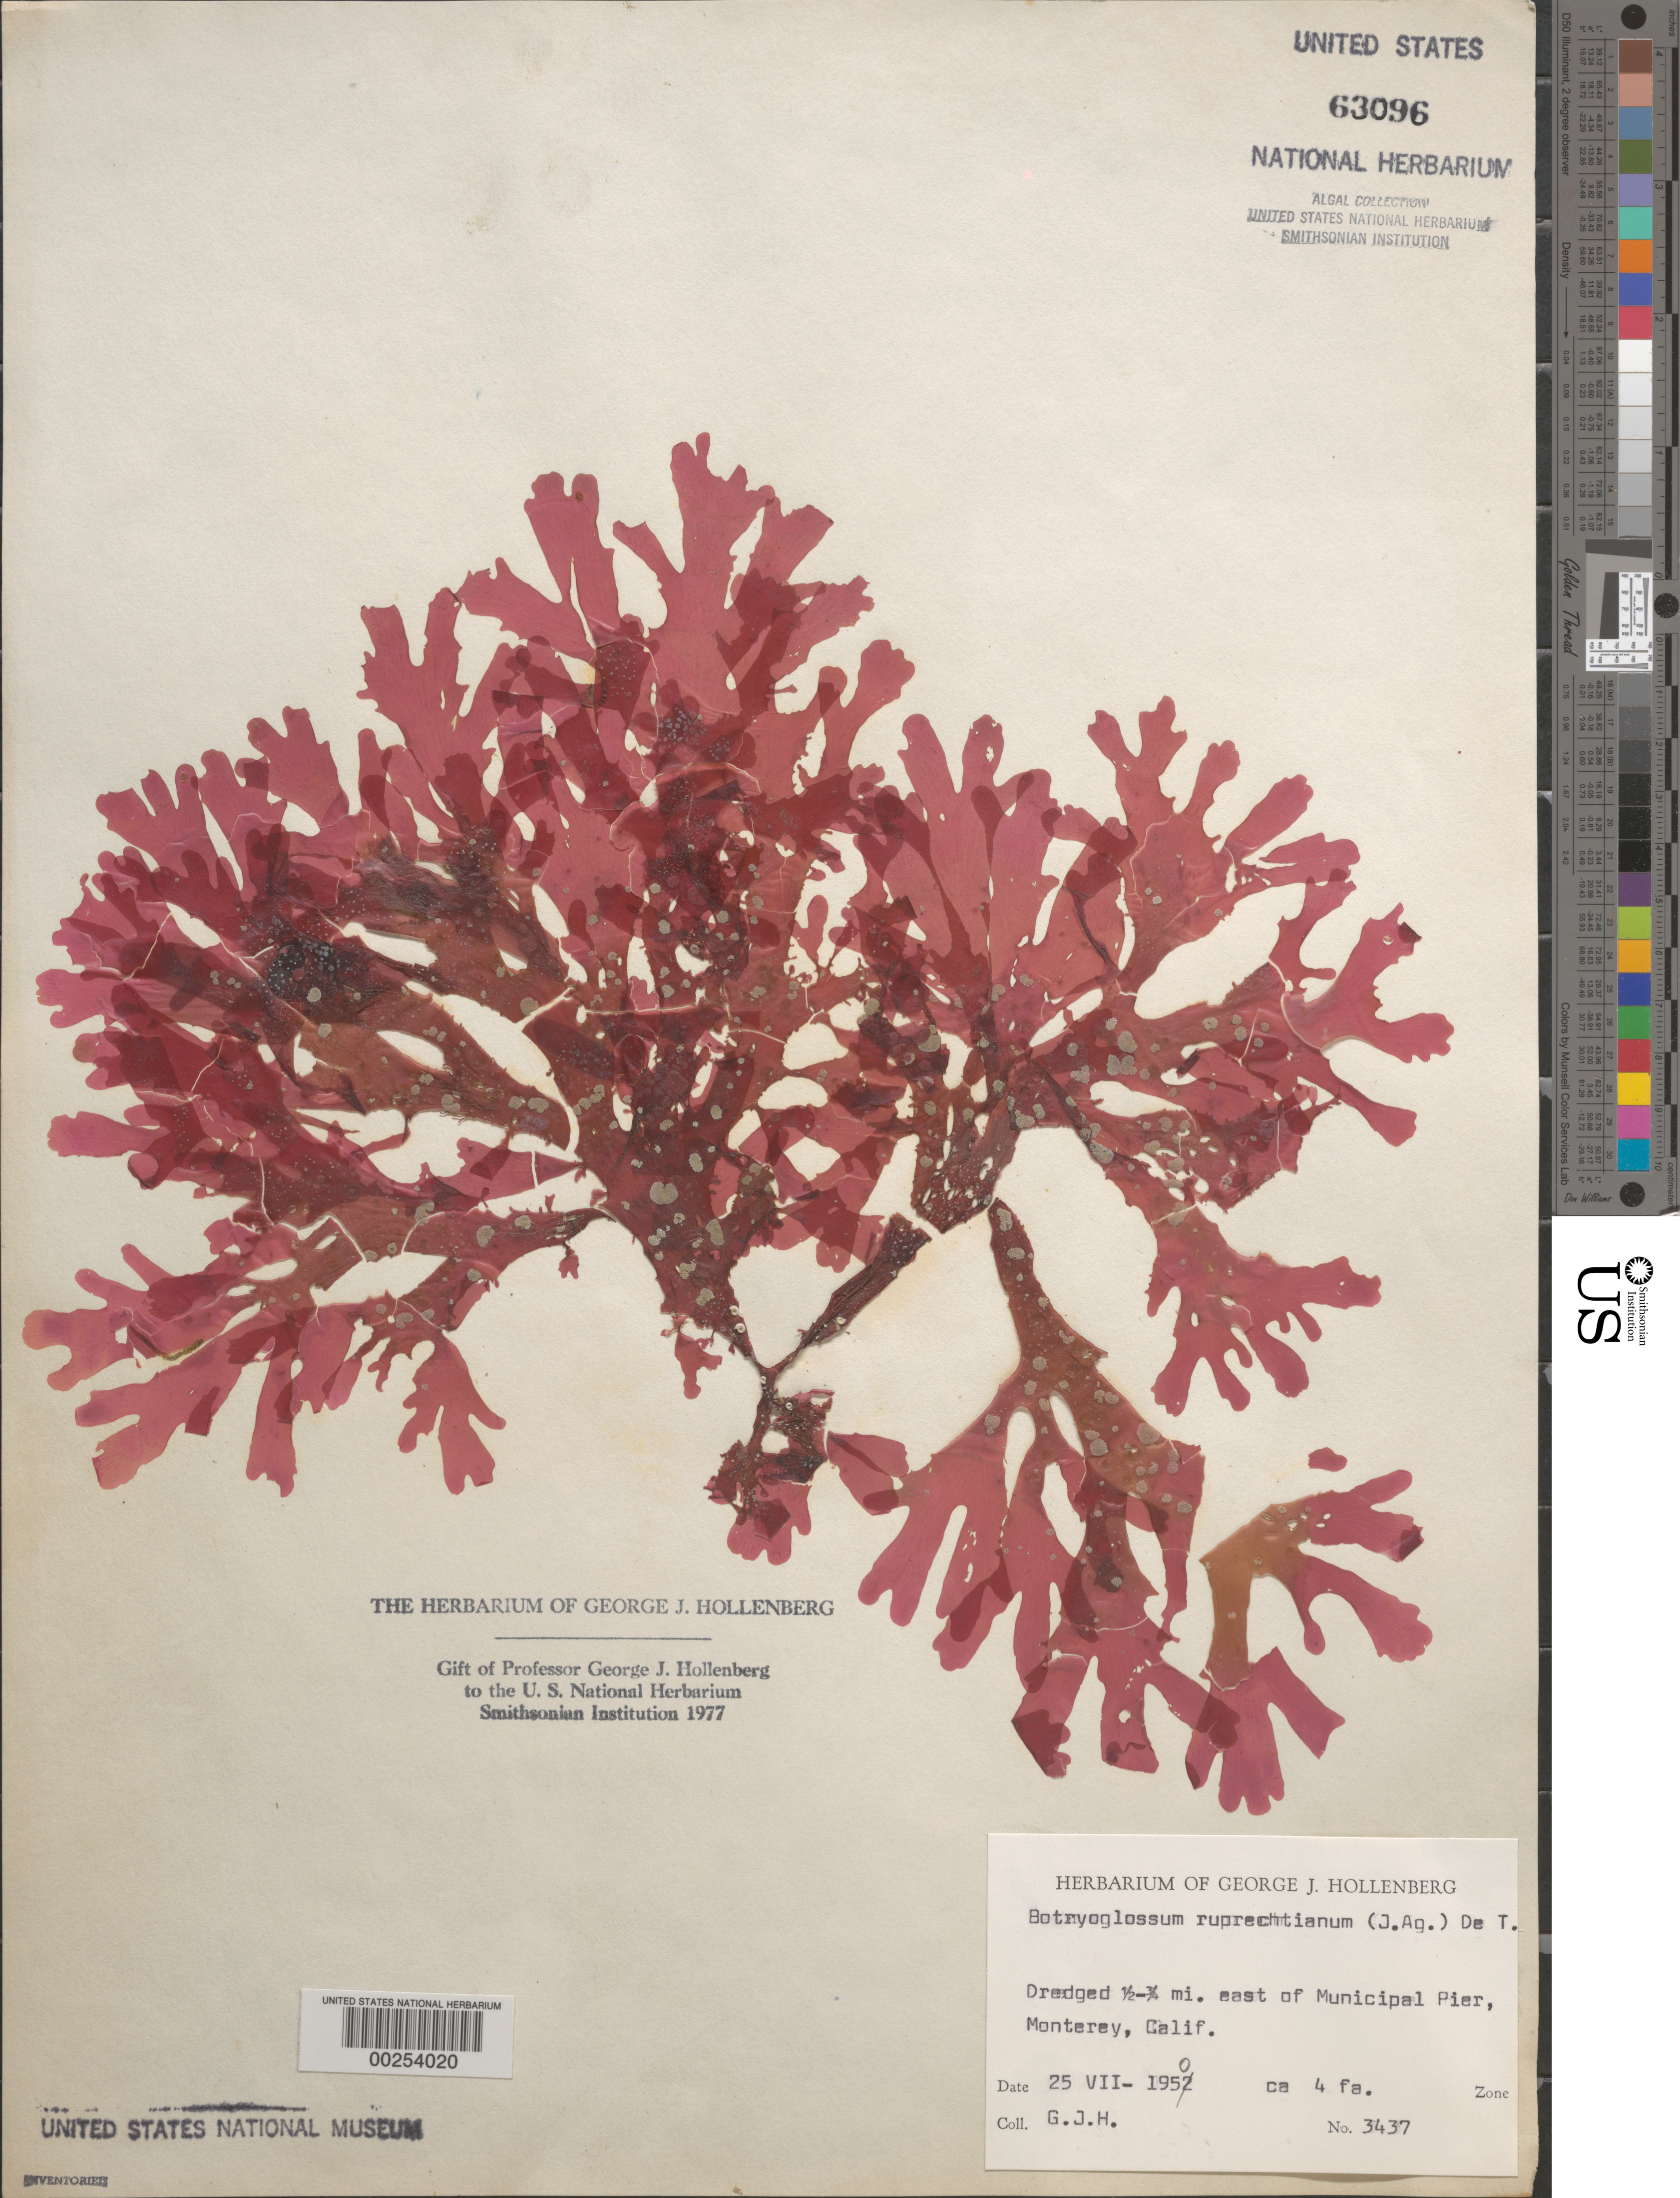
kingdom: Plantae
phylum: Rhodophyta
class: Florideophyceae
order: Ceramiales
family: Delesseriaceae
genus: Cryptopleura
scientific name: Cryptopleura ruprechtiana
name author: (J. Agardh) Kylin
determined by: Algae name updating Project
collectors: G. Hollenberg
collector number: GJH 3437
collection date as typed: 25 Jul 1950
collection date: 1950-07-25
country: United States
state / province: California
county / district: Monterey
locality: Monterey, 0.5-0.75 mile east of municipal pier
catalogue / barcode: US 63096